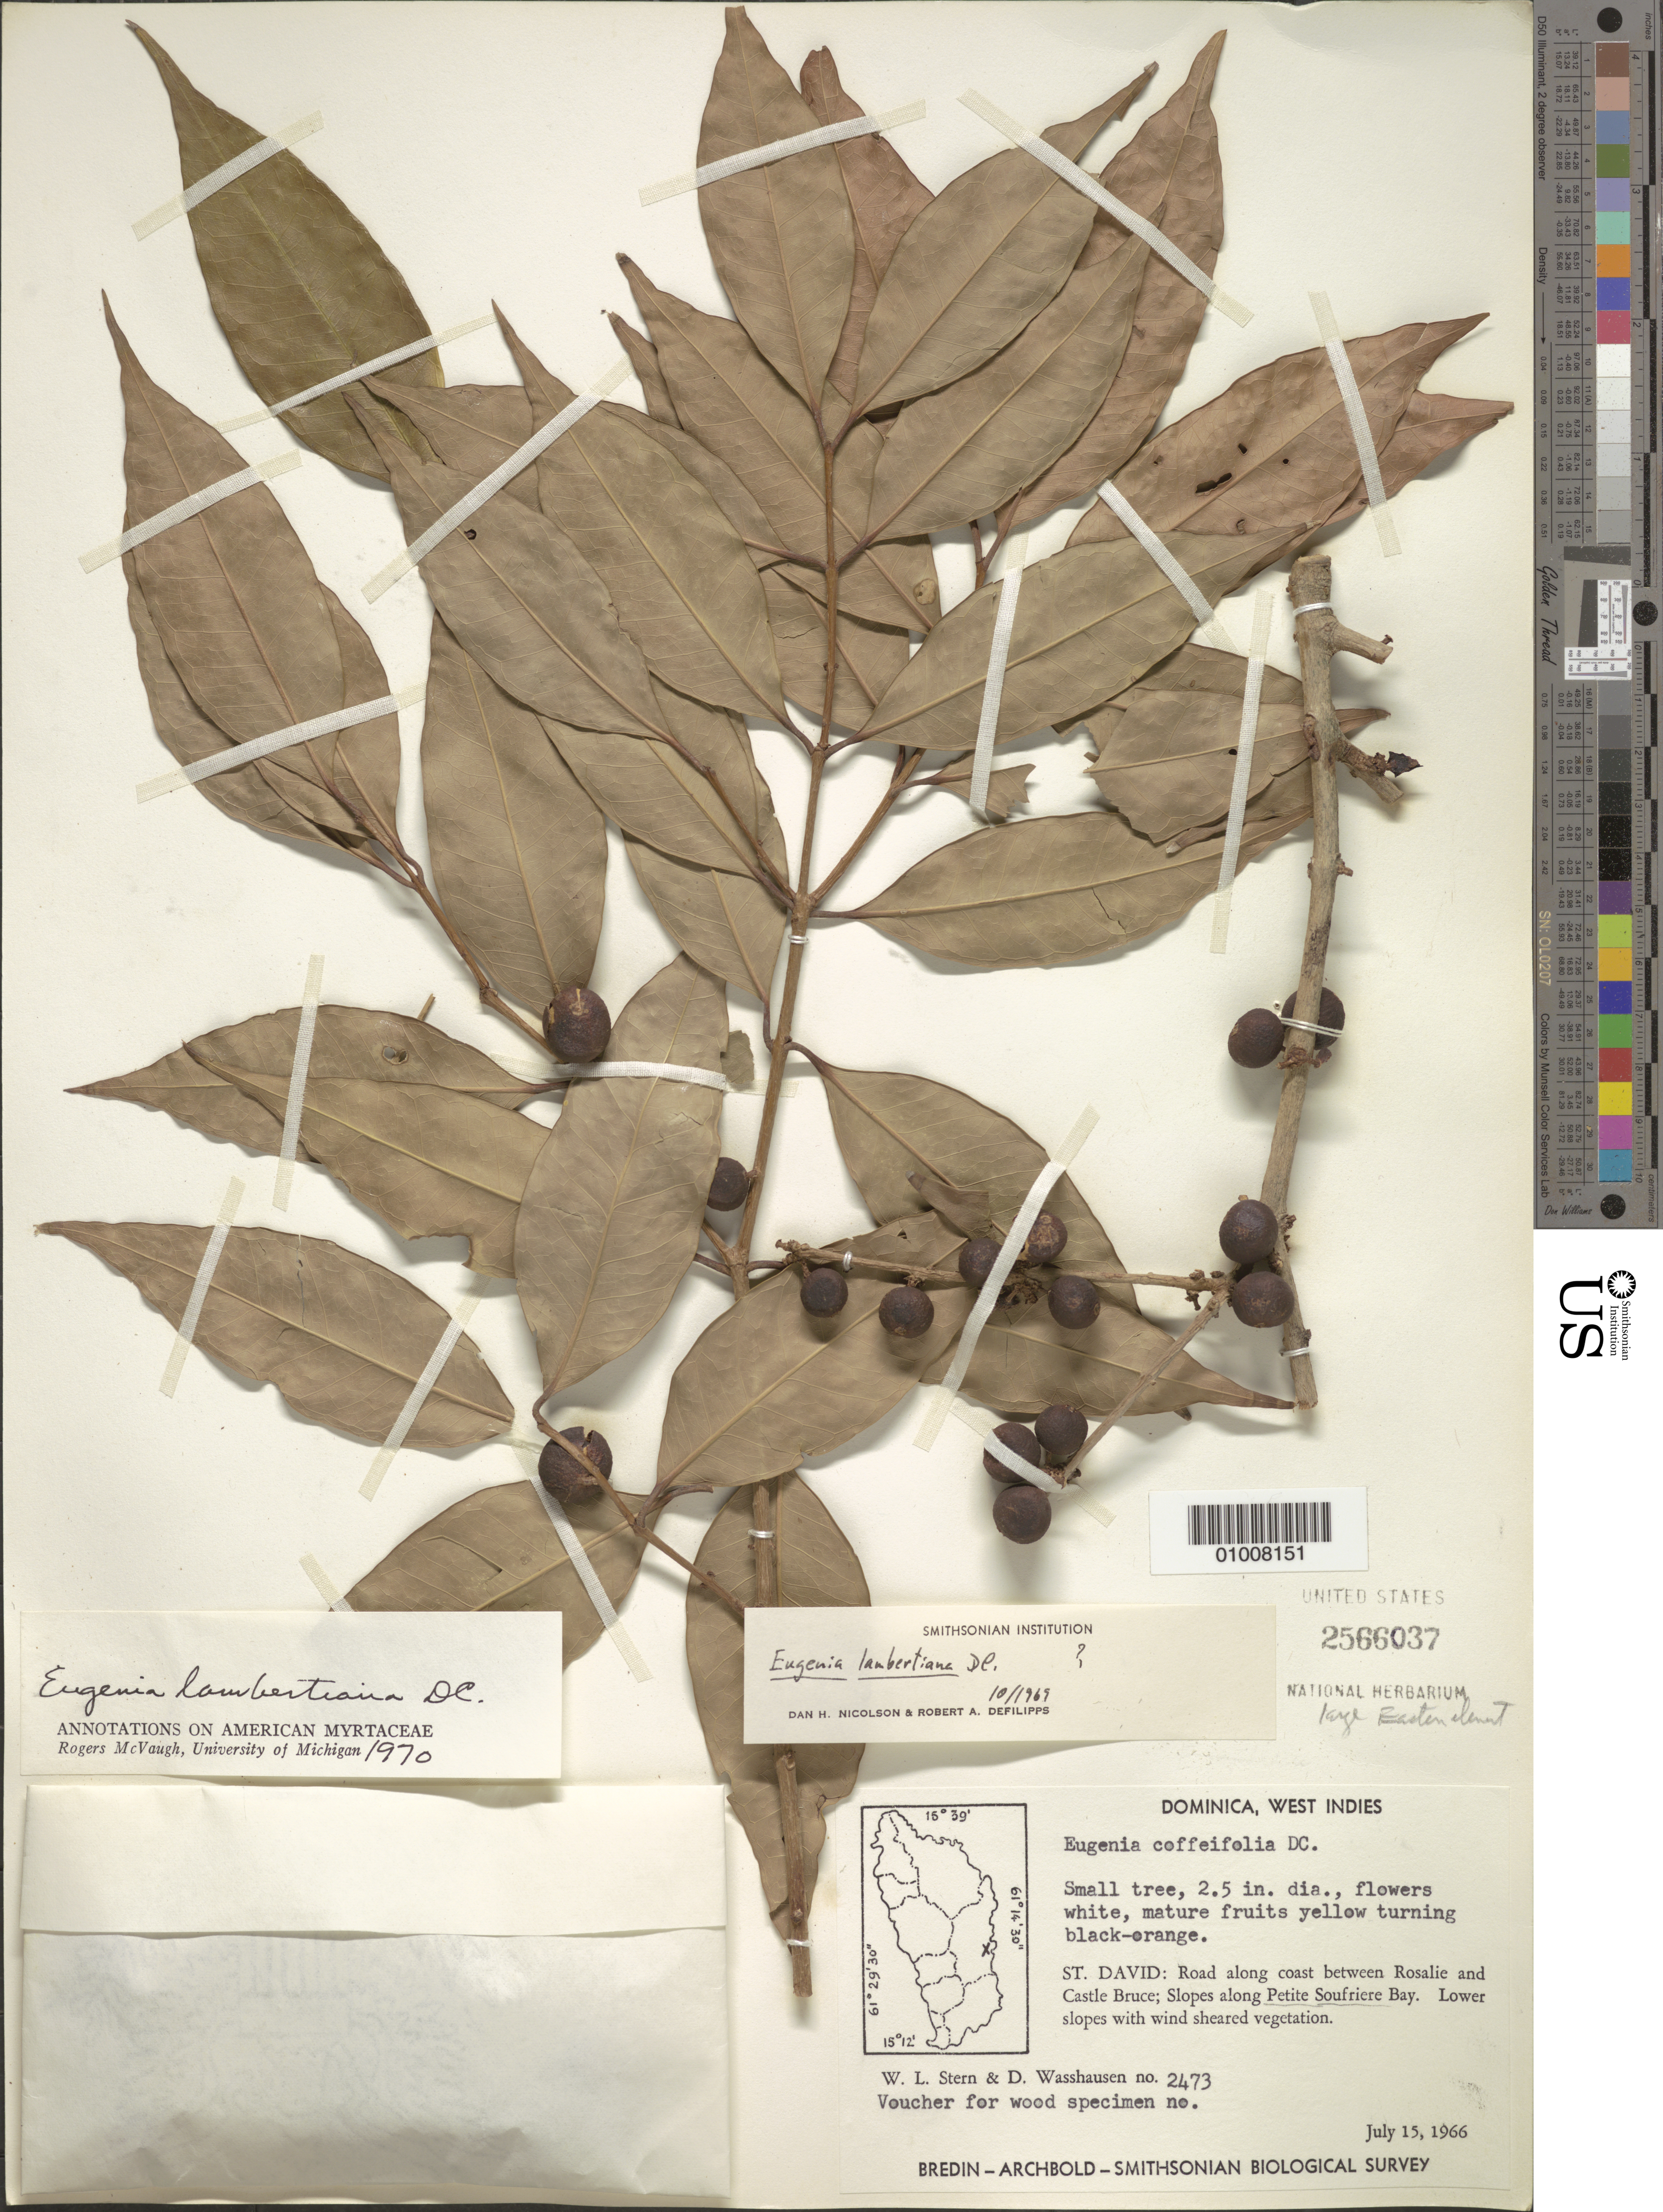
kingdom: Plantae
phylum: Tracheophyta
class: Magnoliopsida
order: Myrtales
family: Myrtaceae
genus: Eugenia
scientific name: Eugenia lambertiana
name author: DC.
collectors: W. L. Stern & D. C. Wasshausen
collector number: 2473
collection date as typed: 15 Jul 1966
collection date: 1966-07-15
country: Dominica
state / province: St. David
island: Dominica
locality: Road along coast between Rosalie and Castle Bruce; slopes along Petite Soufriere Bay. Lower slopes.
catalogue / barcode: US 2566037